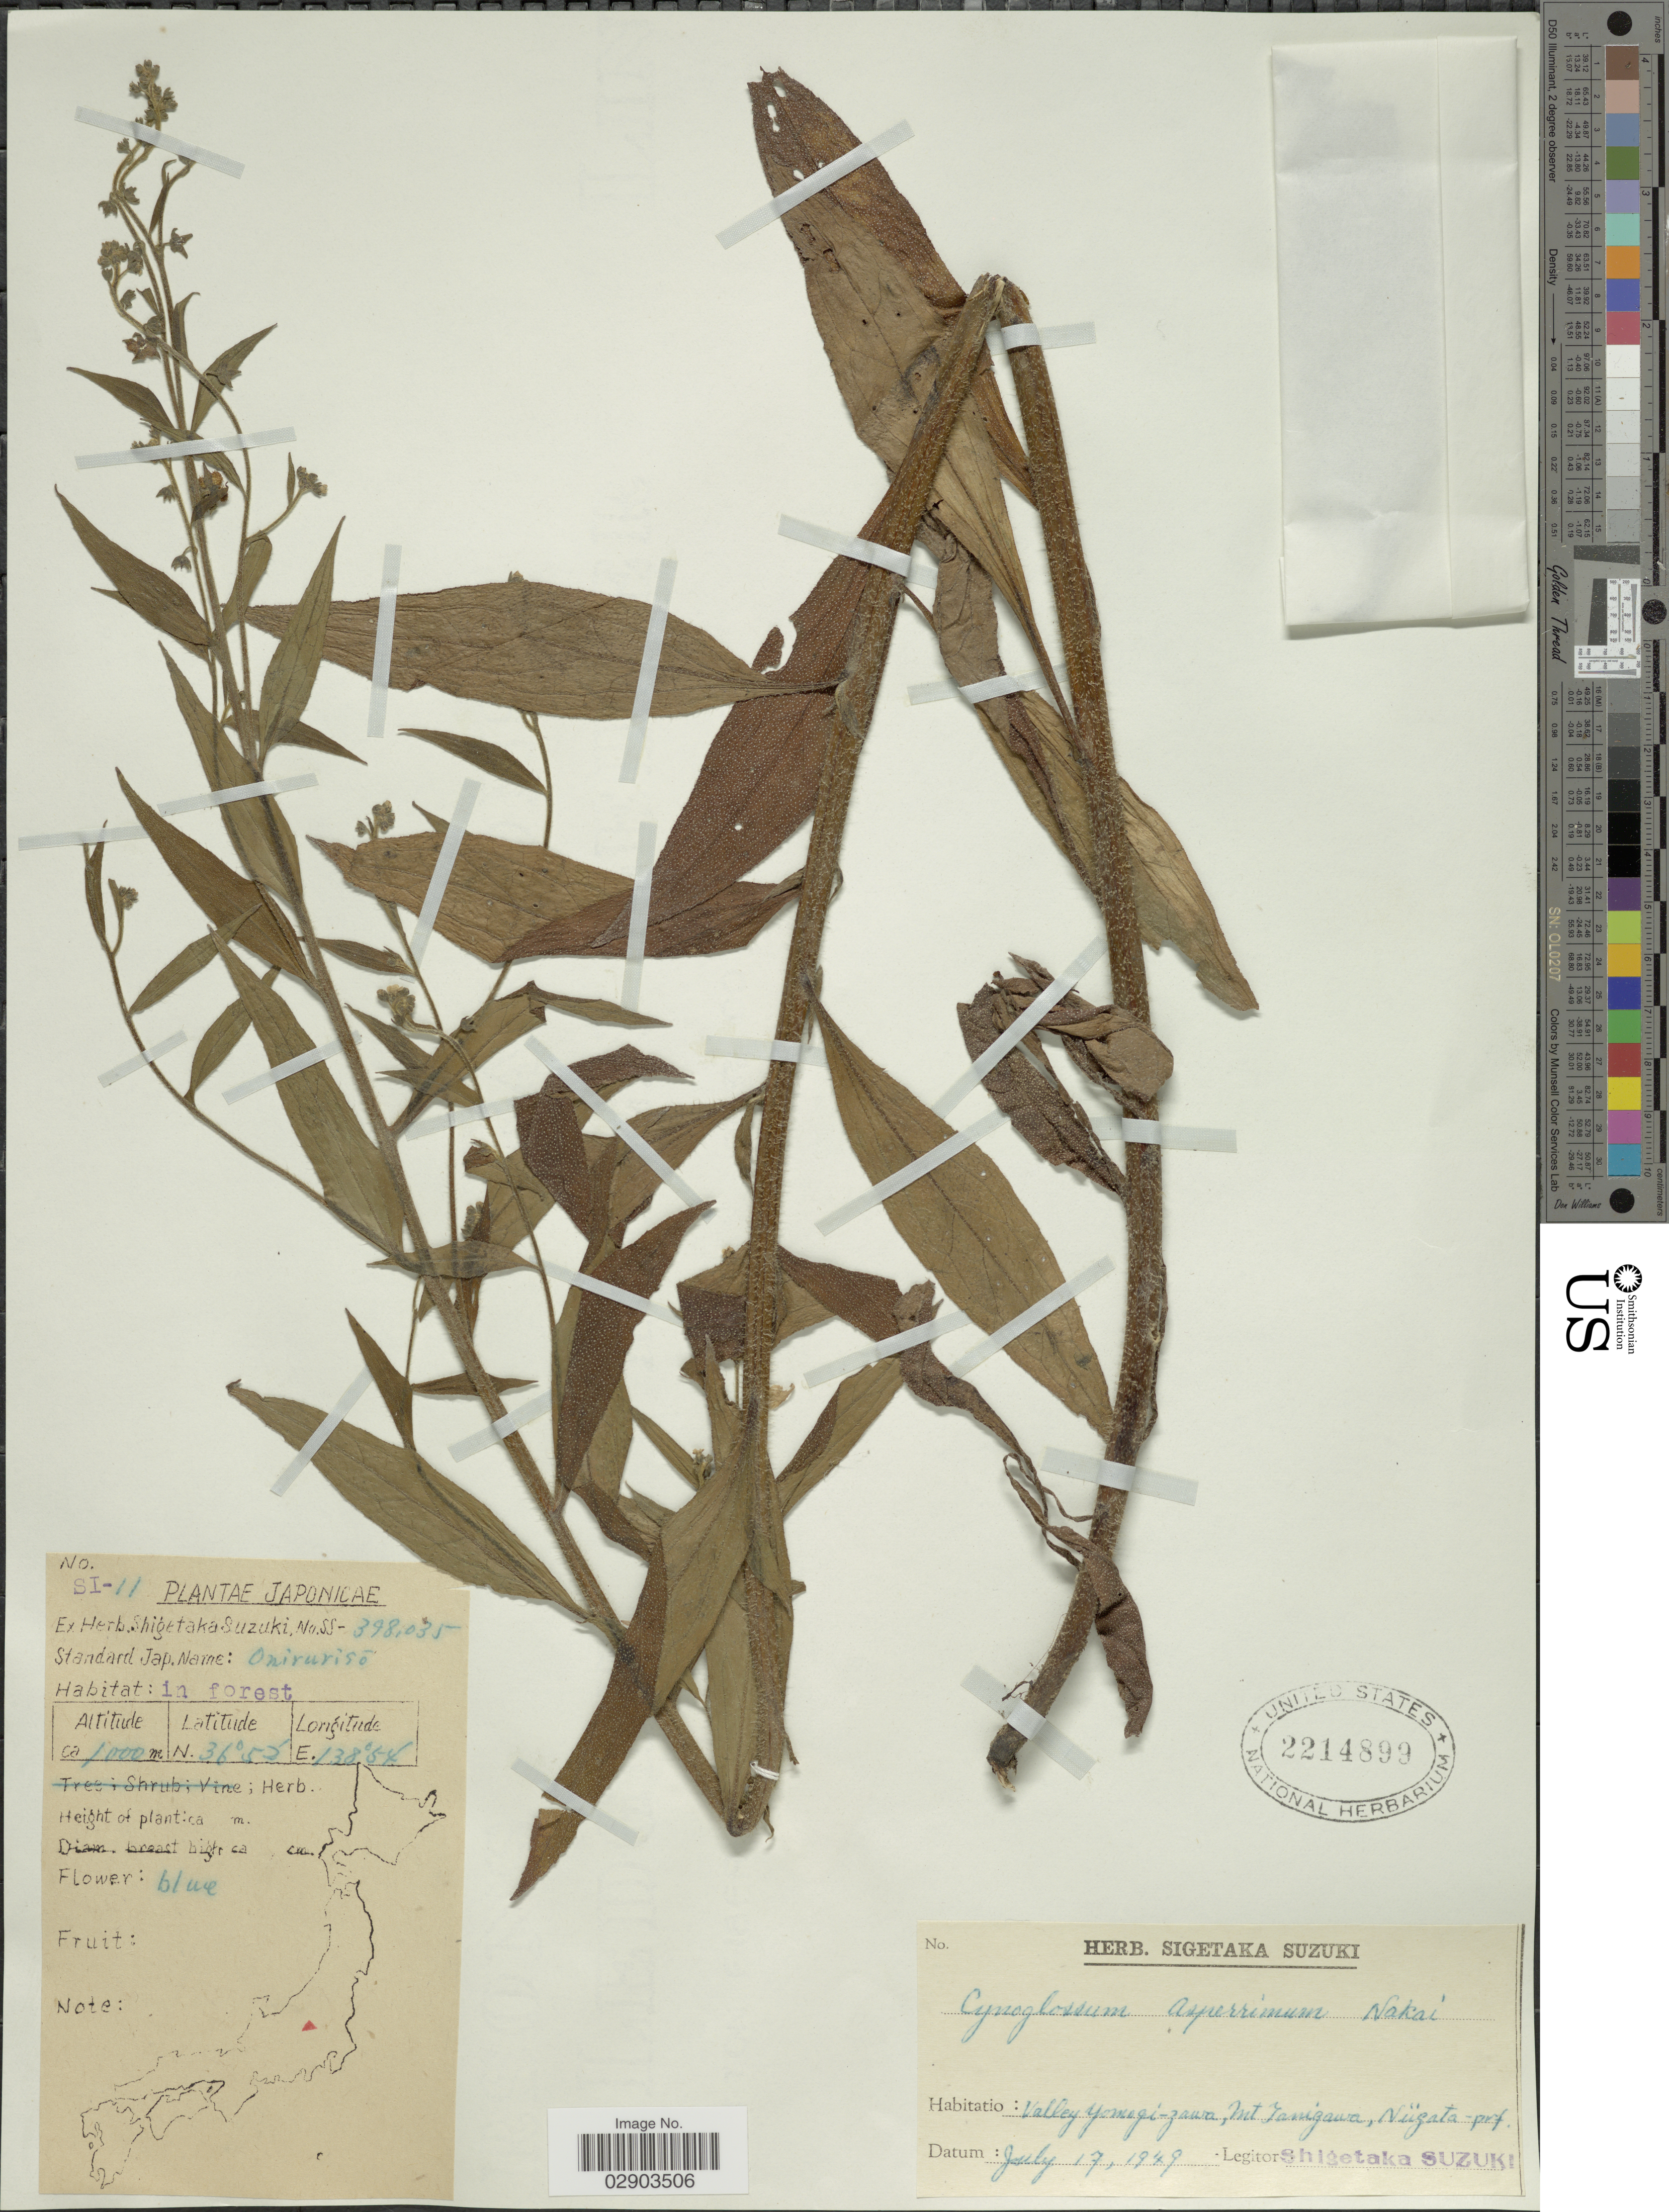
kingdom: Plantae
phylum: Tracheophyta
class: Magnoliopsida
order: Boraginales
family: Boraginaceae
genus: Cynoglossum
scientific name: Cynoglossum asperrimum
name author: Nakai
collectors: S. Suzuki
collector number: SS-398035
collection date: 1949-07-17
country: Japan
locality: Valley Yomagi-zawa, Mt. Tanigawa, Niigata-pref.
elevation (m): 1000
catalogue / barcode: US 2214899